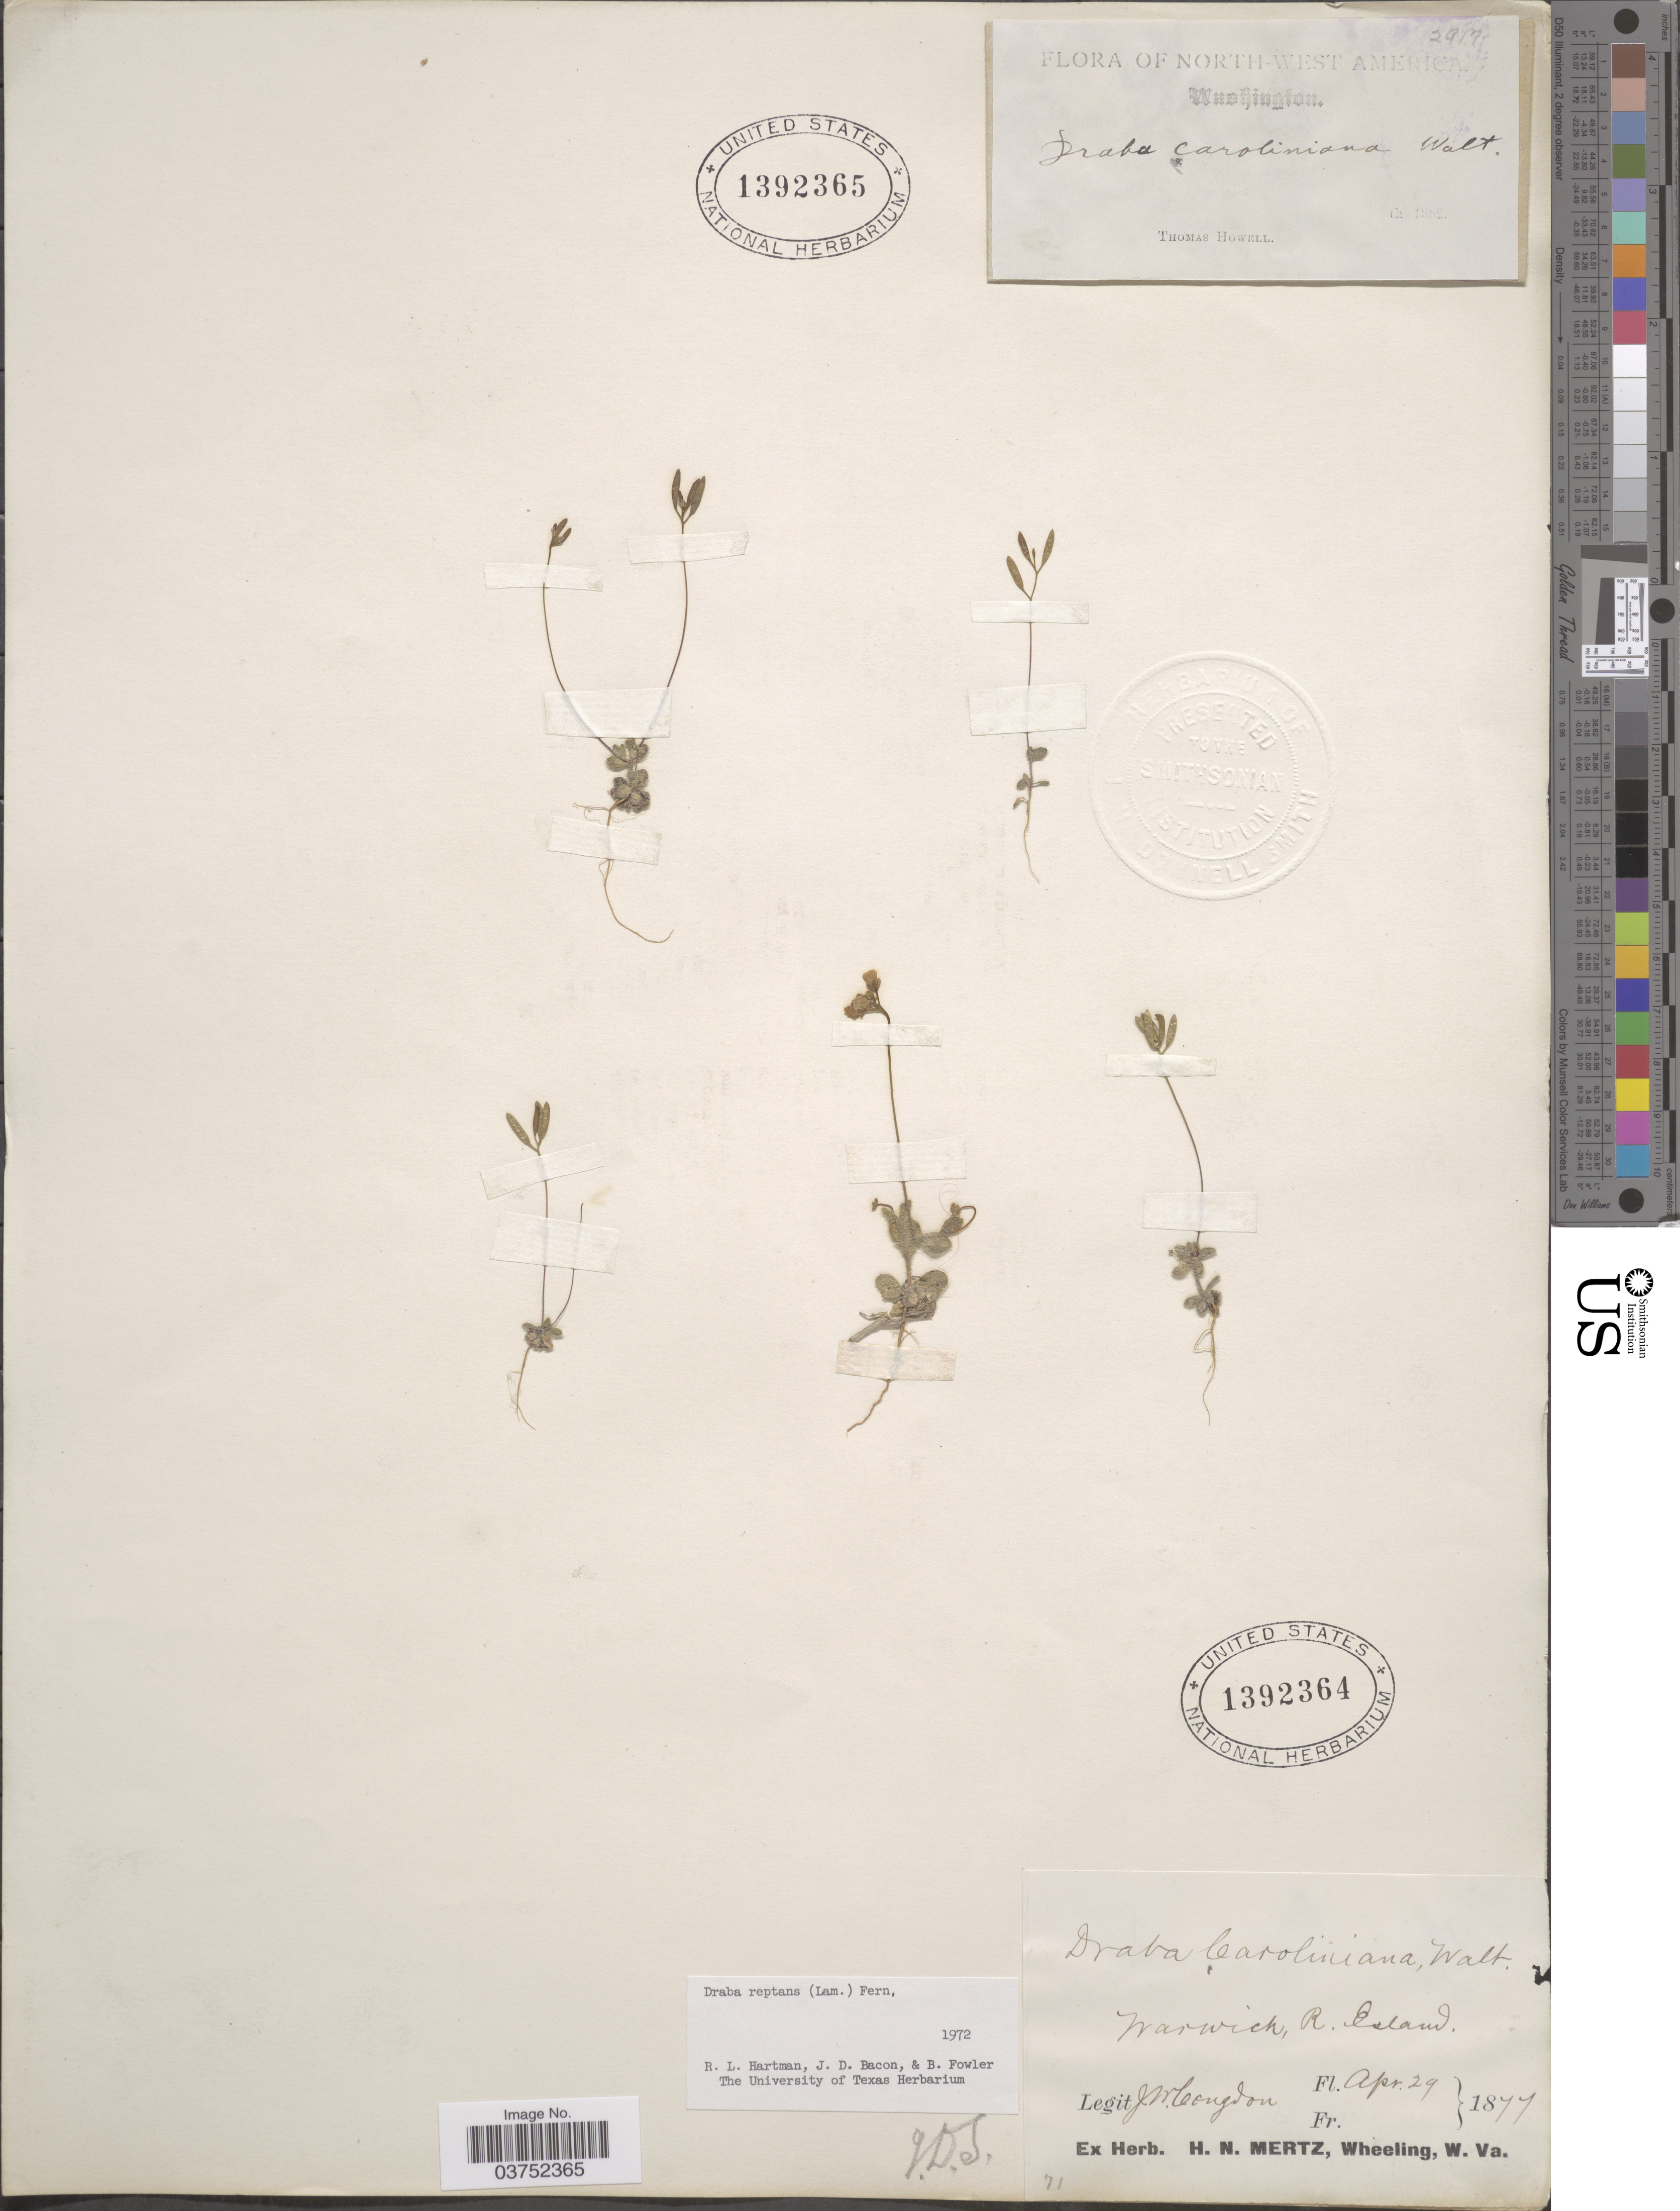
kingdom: Plantae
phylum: Tracheophyta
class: Magnoliopsida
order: Brassicales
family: Brassicaceae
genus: Draba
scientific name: Draba reptans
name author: (Lam.) Fernald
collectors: T. Howell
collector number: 2917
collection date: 1862-11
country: United States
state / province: Washington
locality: North-west America.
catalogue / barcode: US 1392365